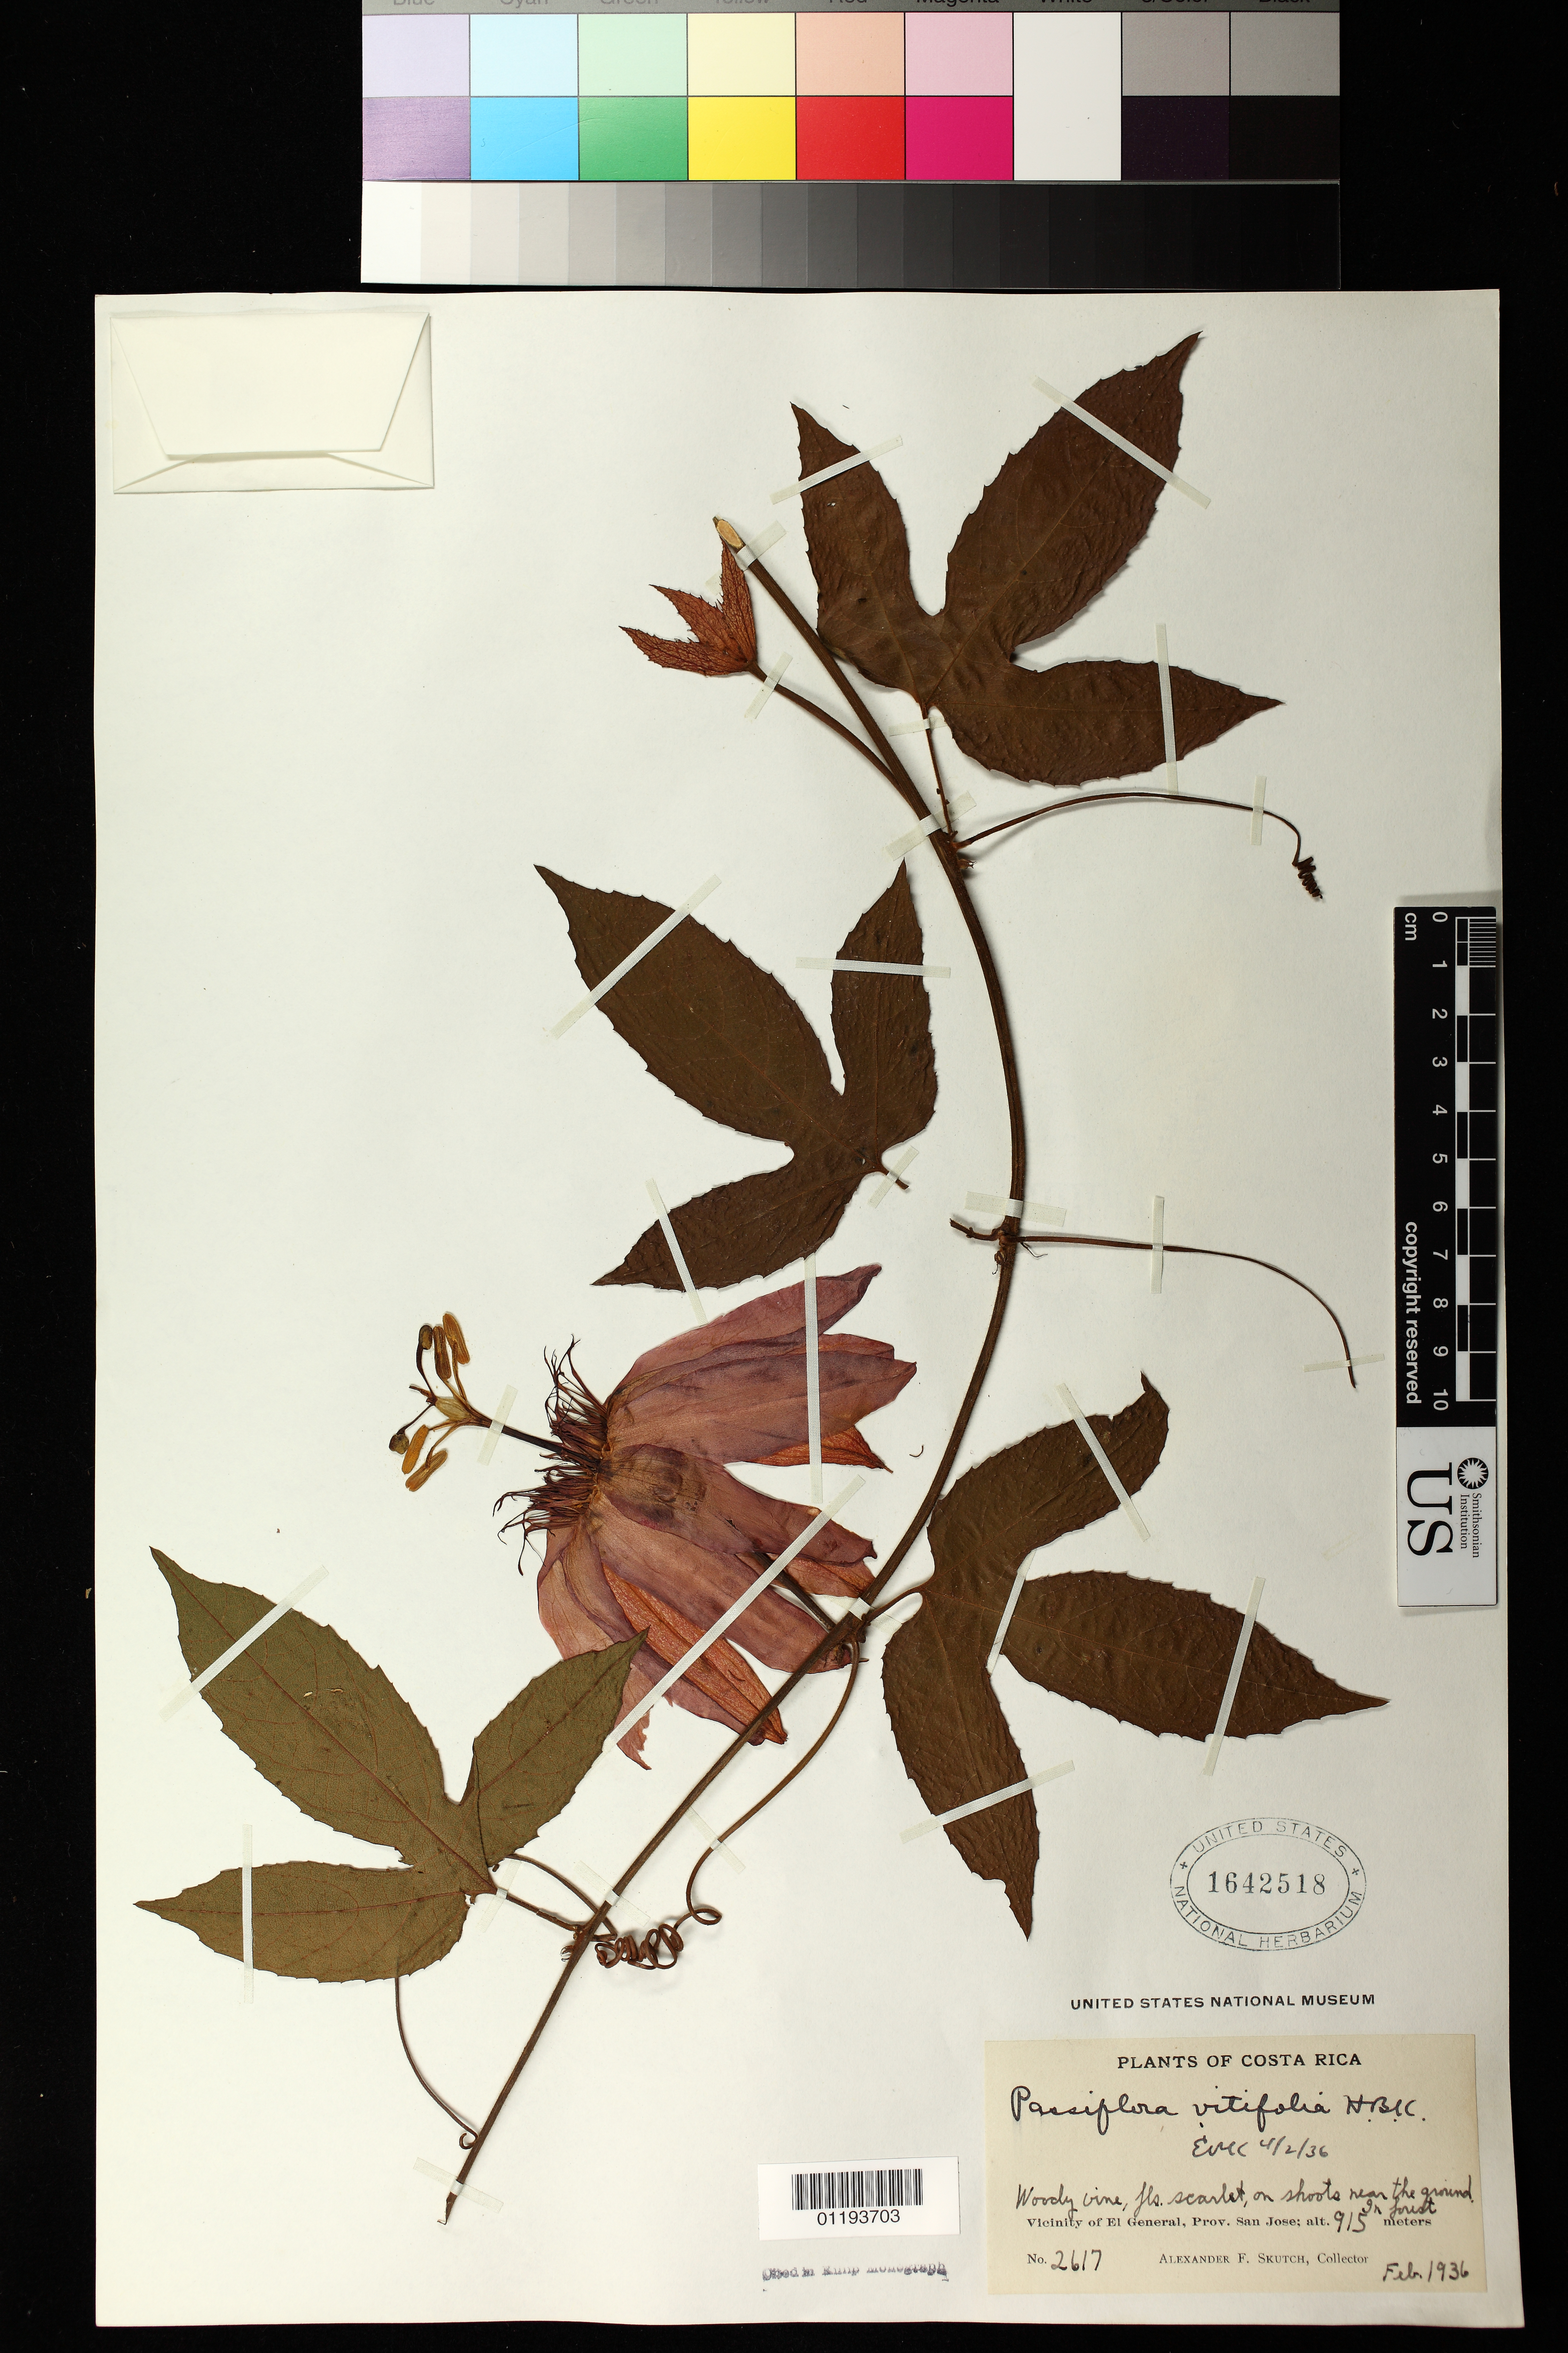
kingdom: Plantae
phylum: Tracheophyta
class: Magnoliopsida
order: Malpighiales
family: Passifloraceae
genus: Passiflora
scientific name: Passiflora vitifolia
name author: Kunth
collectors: A. F. Skutch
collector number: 2617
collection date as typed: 1936-02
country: Costa Rica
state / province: San José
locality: Vicinity of El General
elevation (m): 915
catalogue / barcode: US 1642518